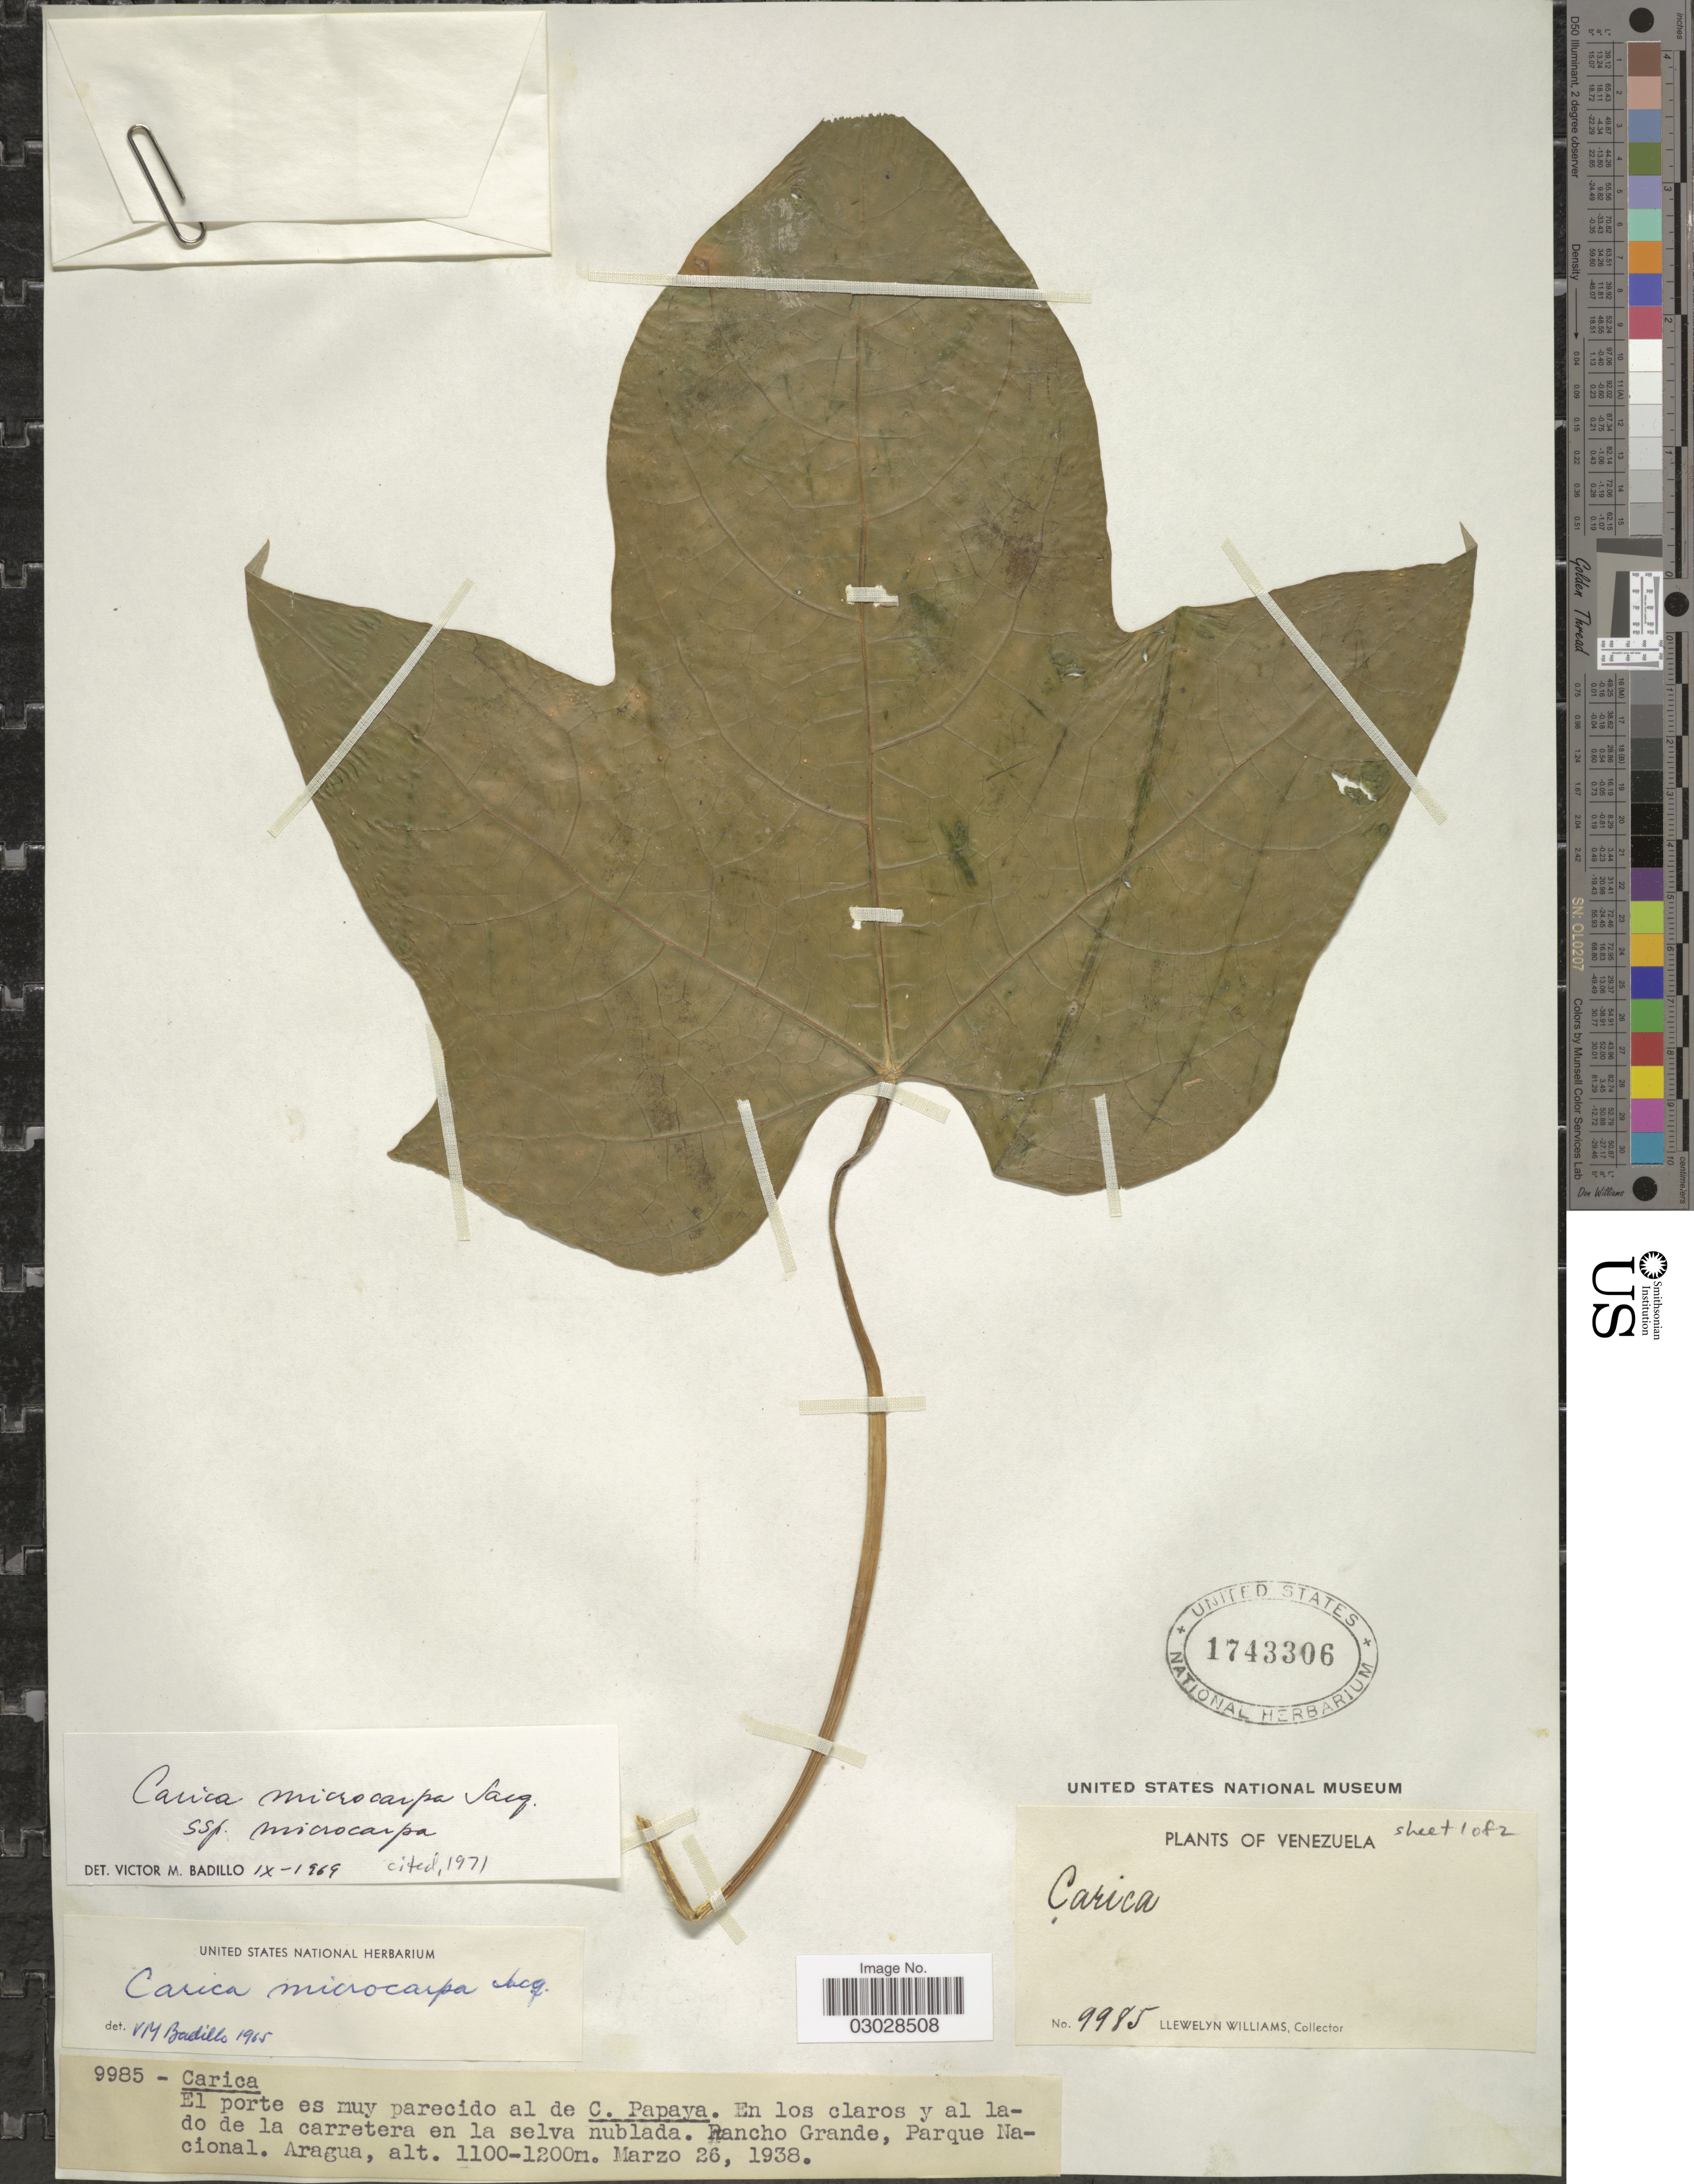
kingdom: Plantae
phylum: Tracheophyta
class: Magnoliopsida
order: Brassicales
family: Caricaceae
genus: Vasconcellea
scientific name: Vasconcellea microcarpa subsp. microcarpa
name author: (Jacq.) A. DC.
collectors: Ll. Williams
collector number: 9985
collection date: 1938-03-26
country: Venezuela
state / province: Aragua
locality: Rancho Grande, Parque Nacional.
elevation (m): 1100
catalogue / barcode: US 1743306